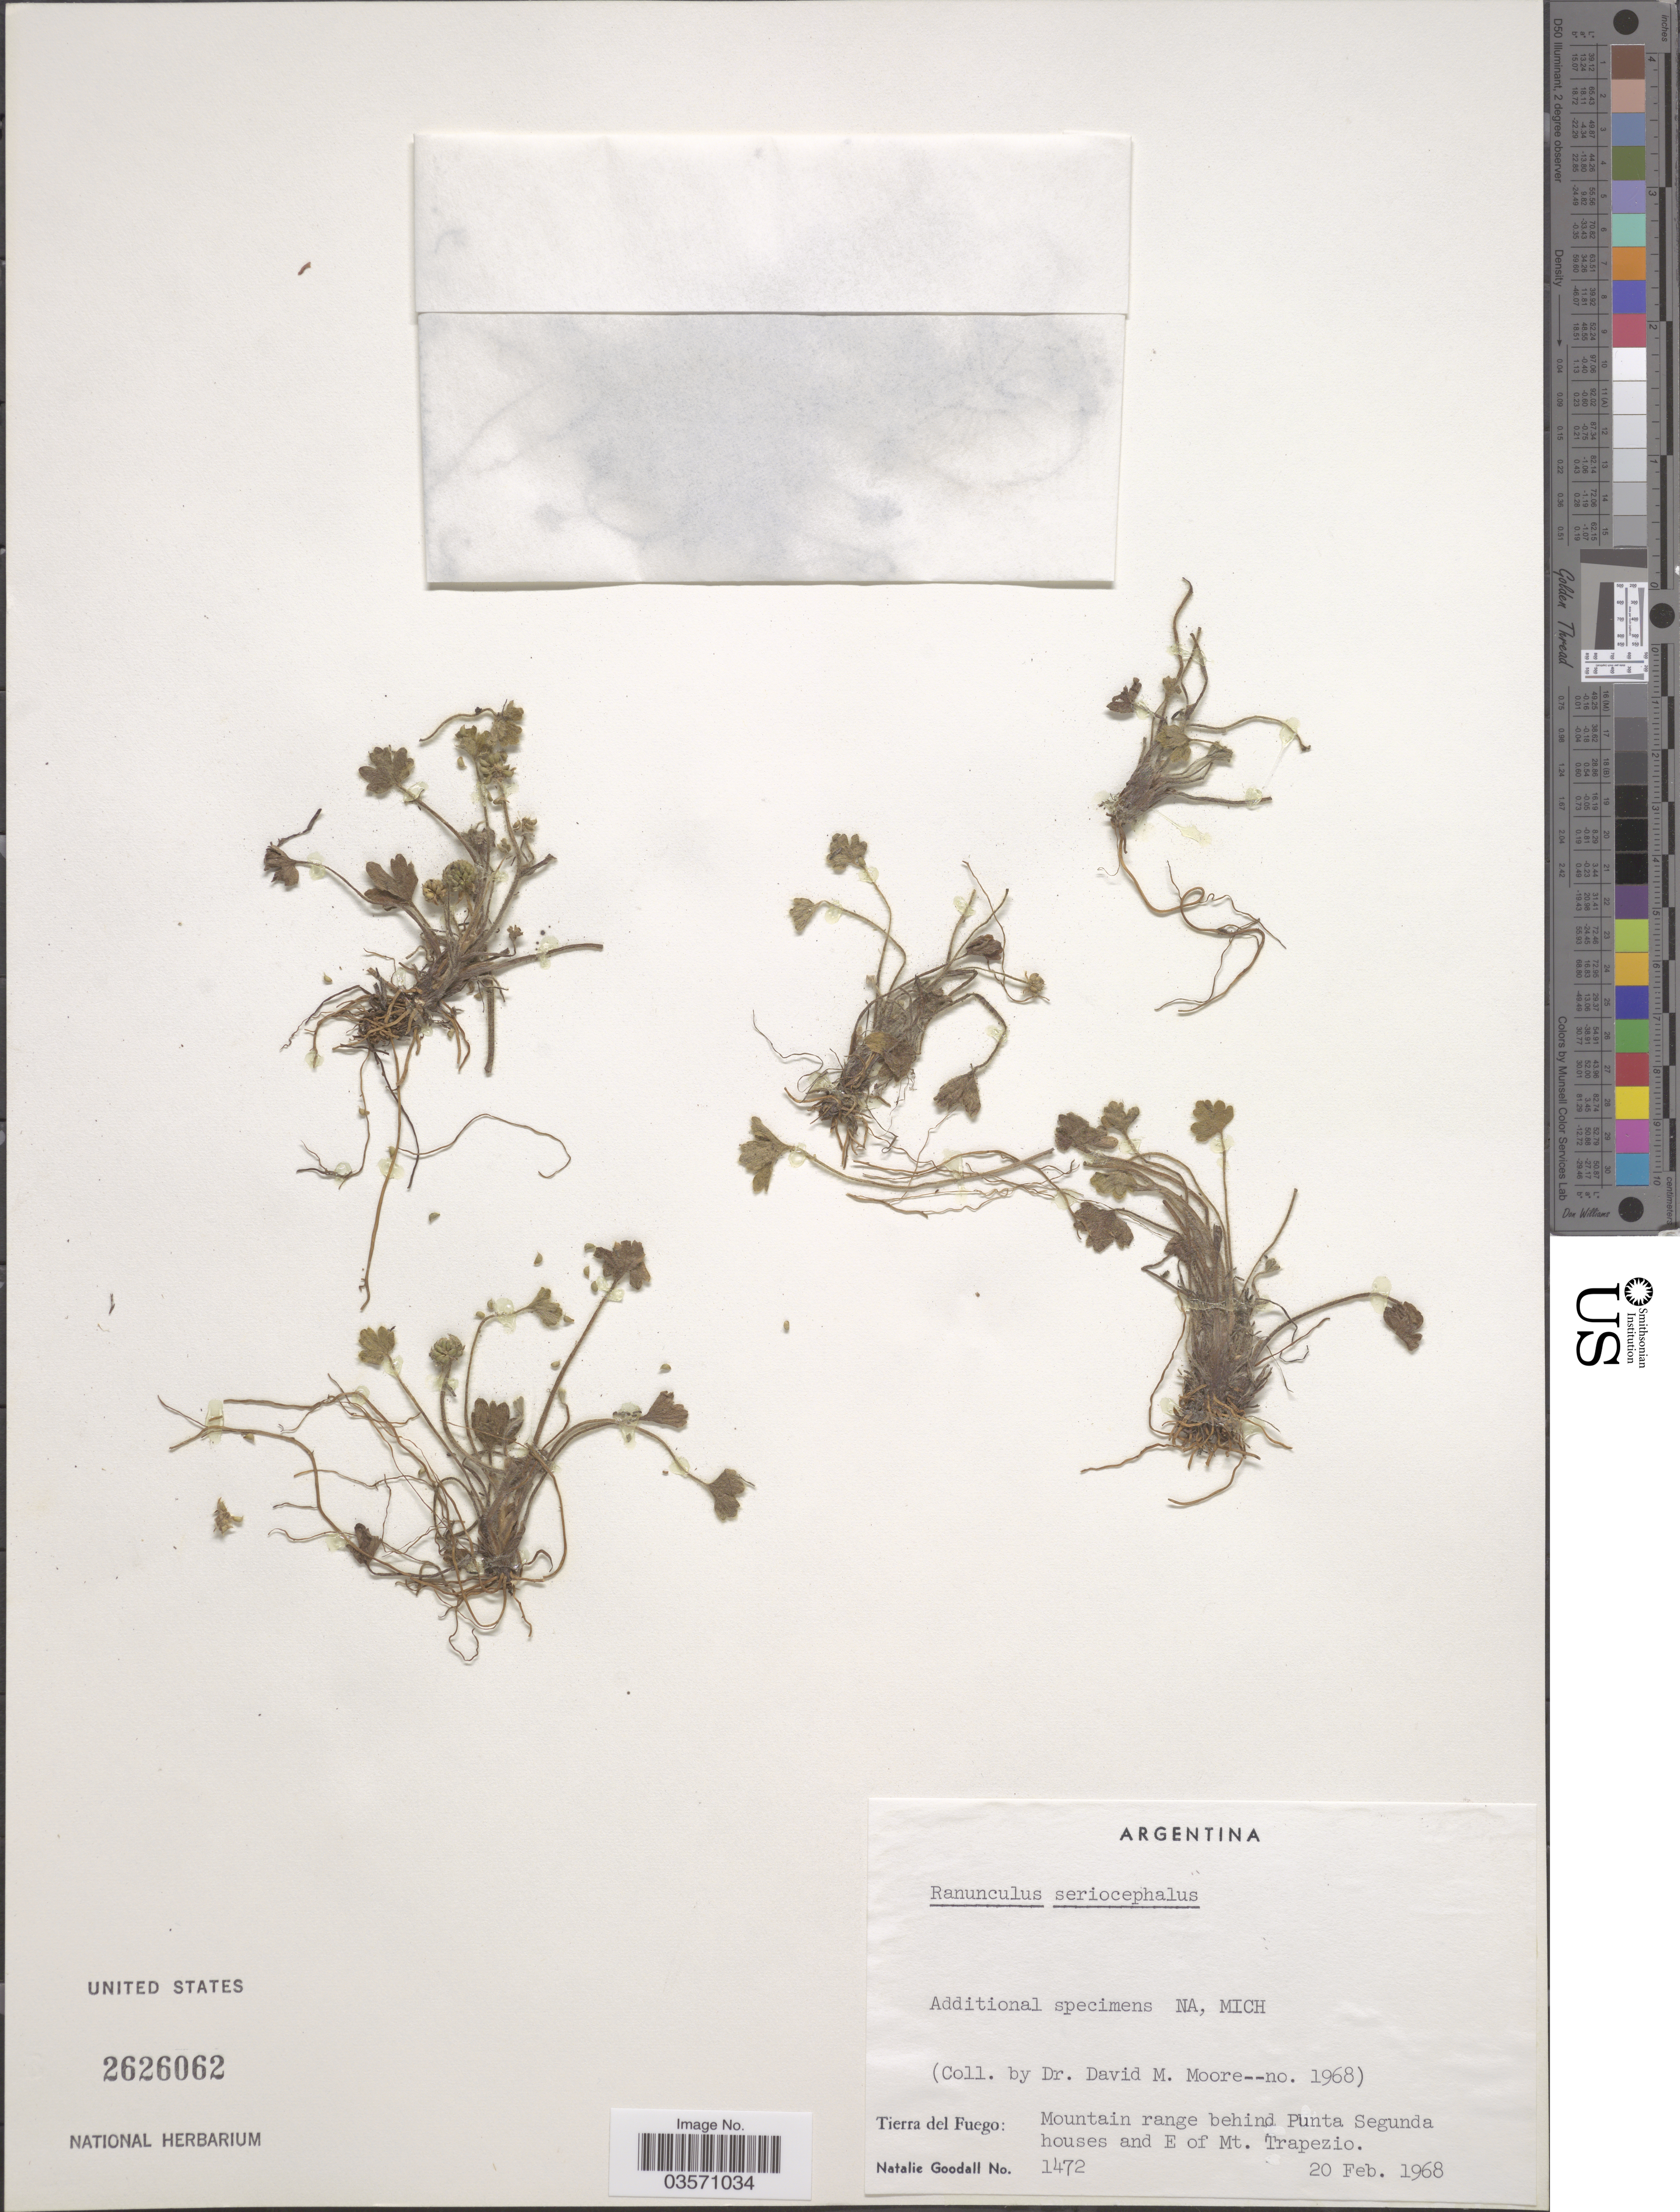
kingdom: Plantae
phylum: Tracheophyta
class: Magnoliopsida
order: Ranunculales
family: Ranunculaceae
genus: Ranunculus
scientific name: Ranunculus sericocephalus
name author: Hook. f.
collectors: D. Moore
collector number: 1472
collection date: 1968-02-20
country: Argentina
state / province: Tierra del Fuego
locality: Mountain range behind Punta Segunda houses and E of Mt. Trapezio.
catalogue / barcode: US 2626062